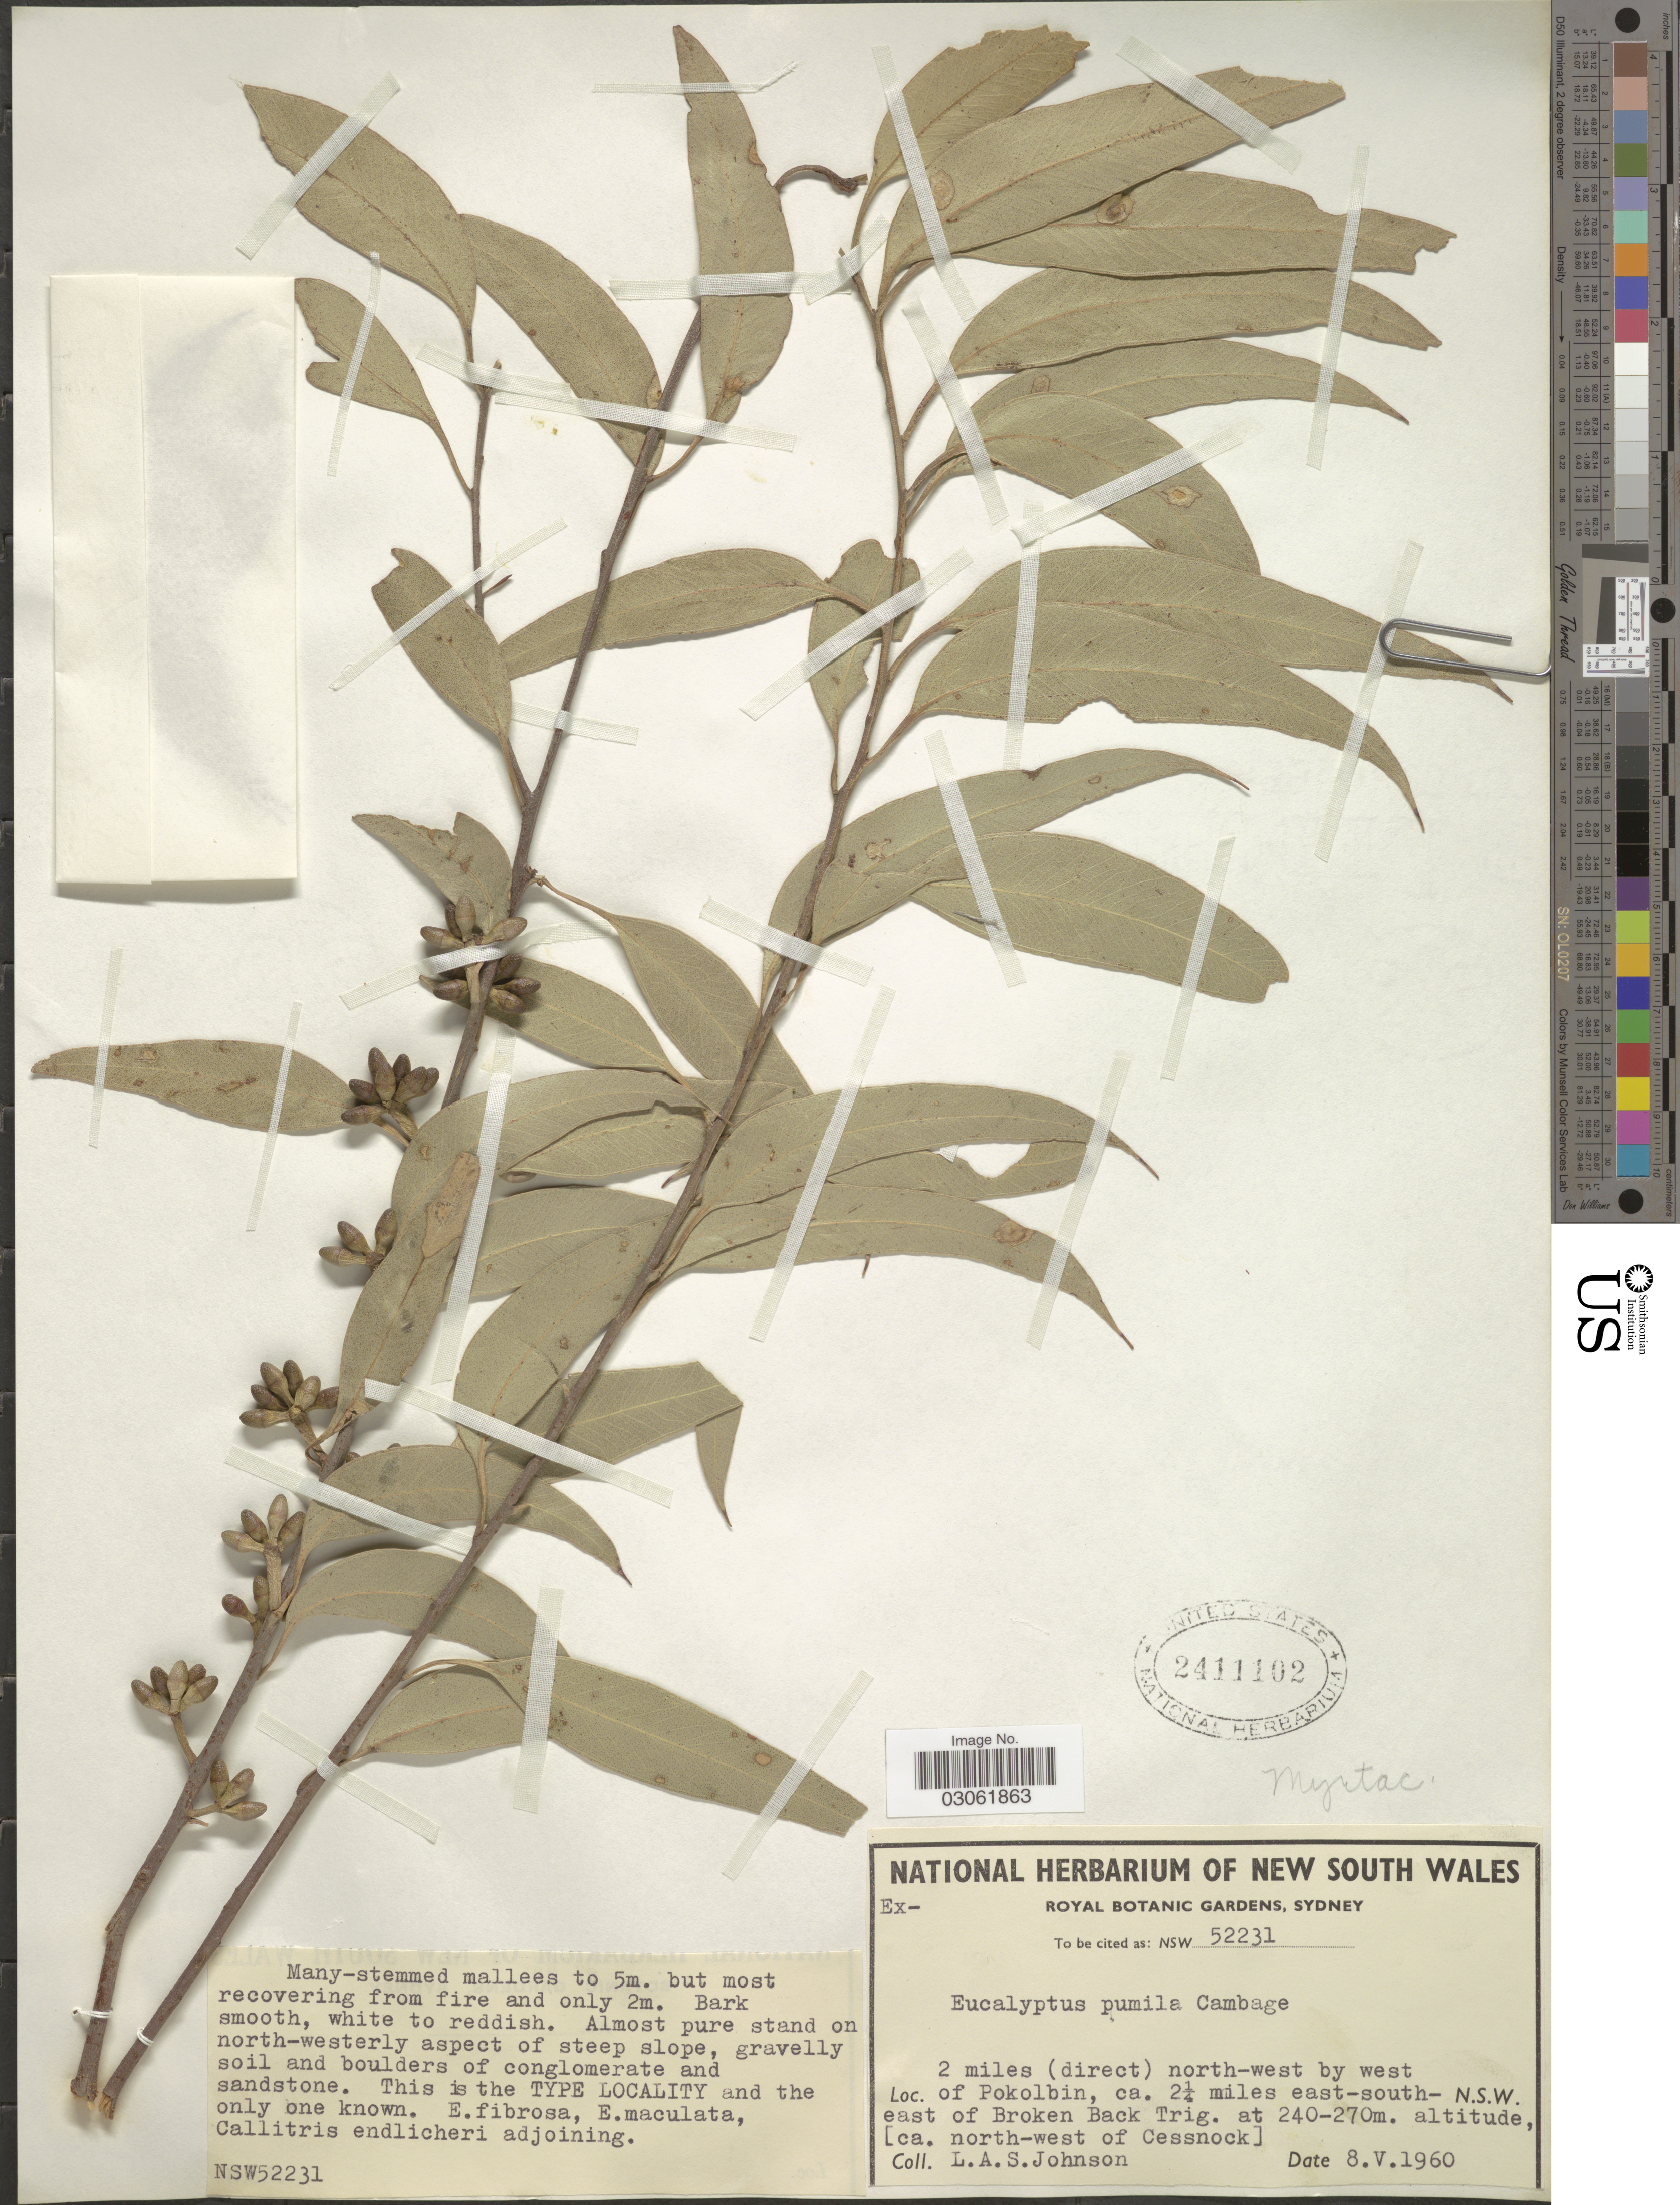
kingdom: Plantae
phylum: Tracheophyta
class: Magnoliopsida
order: Myrtales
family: Myrtaceae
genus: Eucalyptus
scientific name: Eucalyptus pumila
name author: Cambage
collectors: L. A. S. Johnson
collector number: NSW 52231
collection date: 1960-05-08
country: Australia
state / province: New South Wales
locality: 2 miles (direct) north-west by west of Pokolbin, ca. 2¼ miles east-south-east of Broken Back Trig (ca. north-west of Cessnock).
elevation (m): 240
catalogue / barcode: US 2411102